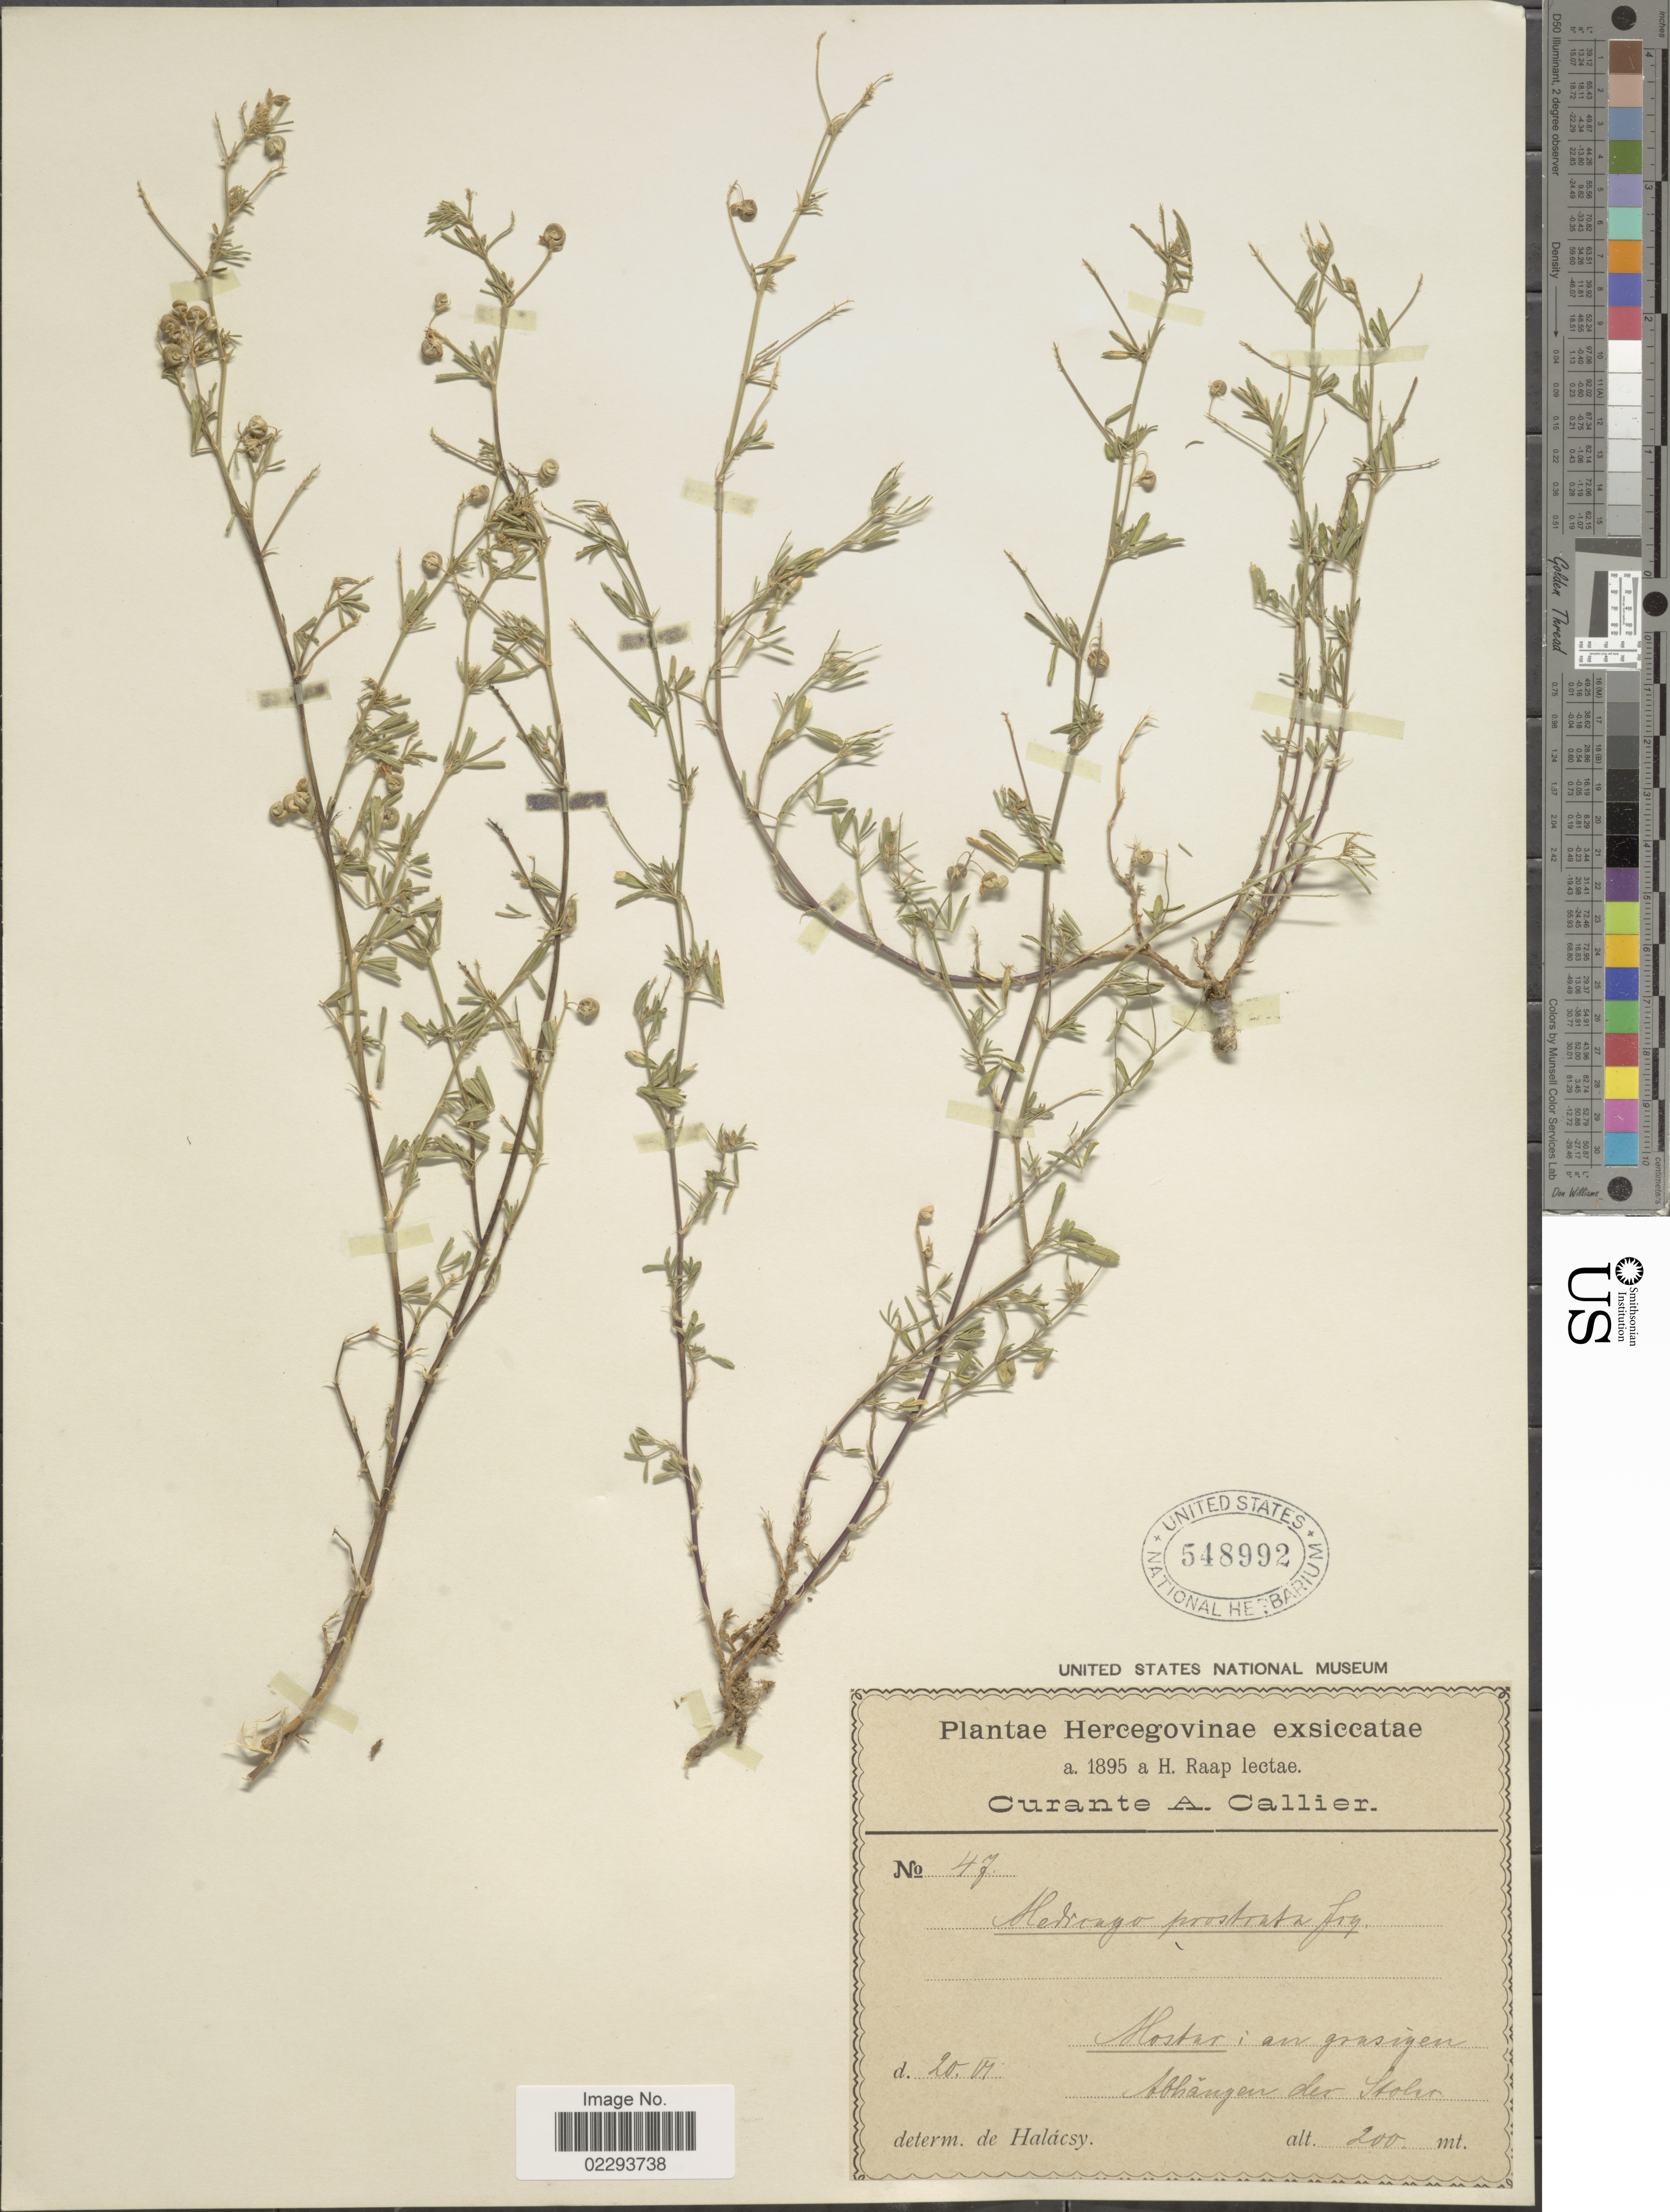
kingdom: Plantae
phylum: Tracheophyta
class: Magnoliopsida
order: Fabales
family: Fabaceae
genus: Medicago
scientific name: Medicago prostrata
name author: Jacq.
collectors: H. Raap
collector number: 47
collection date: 1895-06-20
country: Bosnia and Herzegovina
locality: Hercegovinae, Mostar i an grasigen Abhangen der Stohr.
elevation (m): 200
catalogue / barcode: US 548992